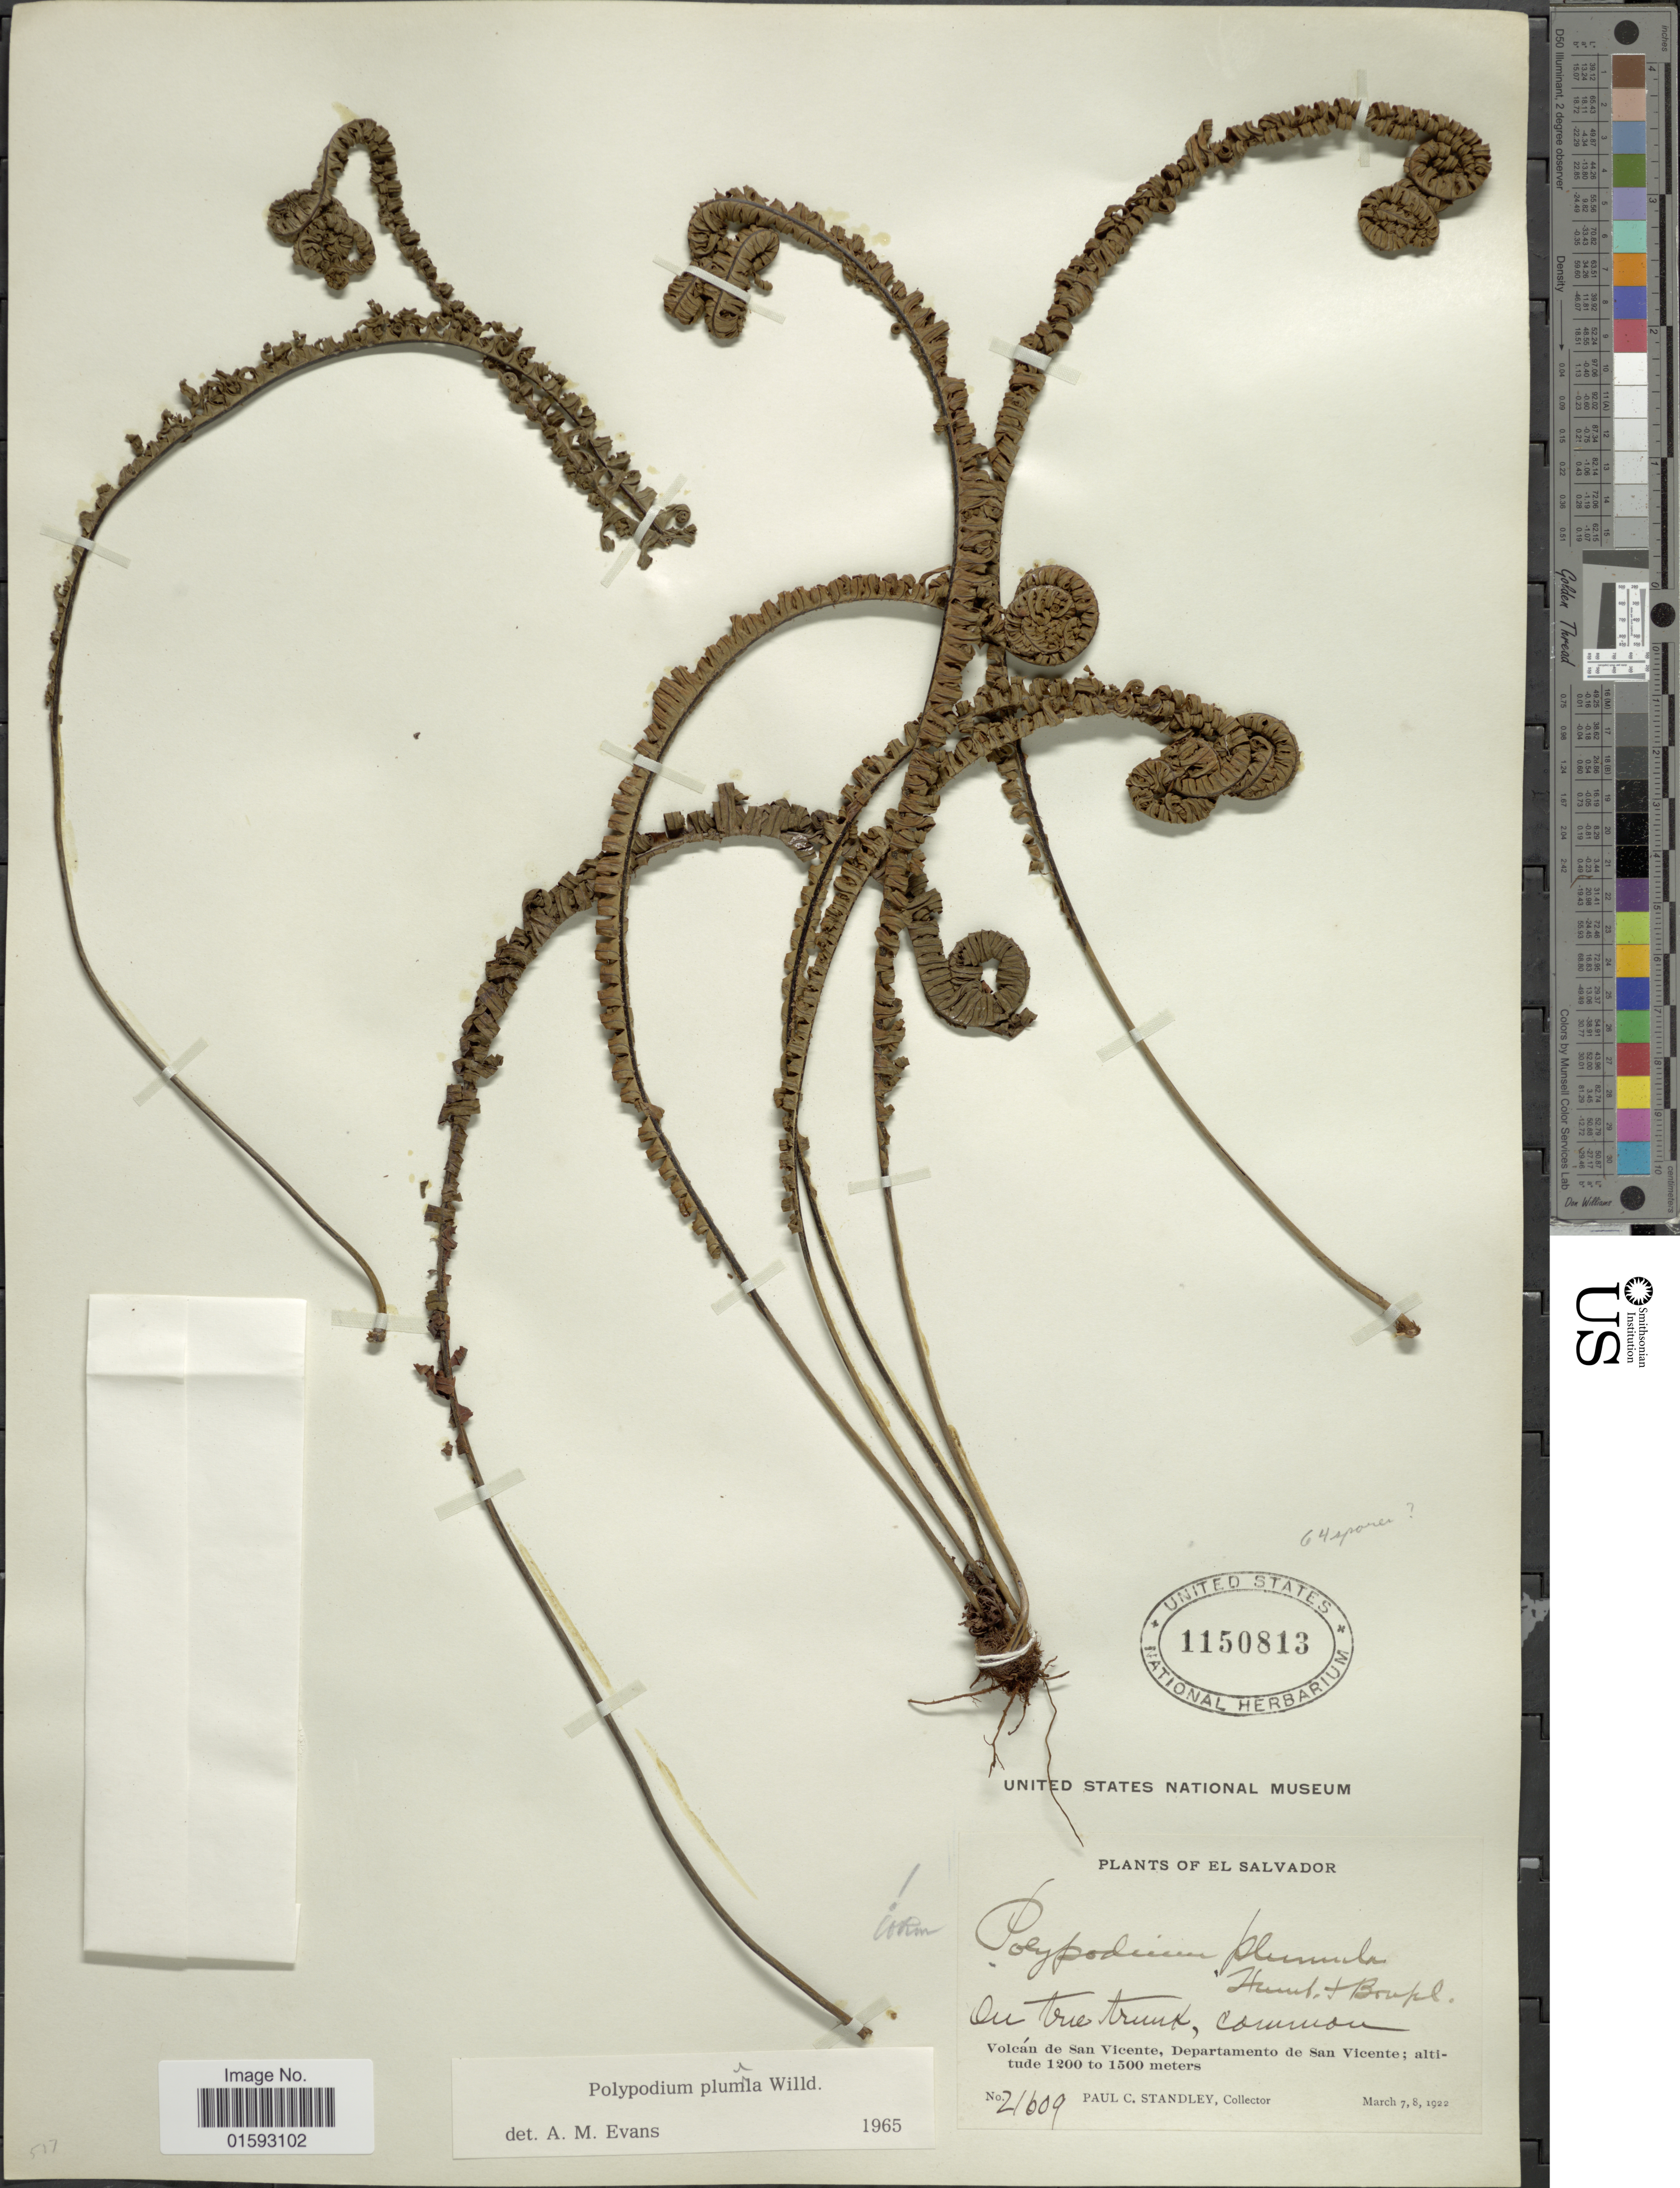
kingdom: Plantae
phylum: Tracheophyta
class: Polypodiopsida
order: Polypodiales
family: Polypodiaceae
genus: Pecluma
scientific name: Pecluma plumula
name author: (Humb. & Bonpl. ex Willd.) M.G. Price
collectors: P. C. Standley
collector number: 21609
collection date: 1922-03-07/1922-03-08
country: El Salvador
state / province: San Vincente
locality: Volcan de San Vicente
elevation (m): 1200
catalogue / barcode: US 1150813